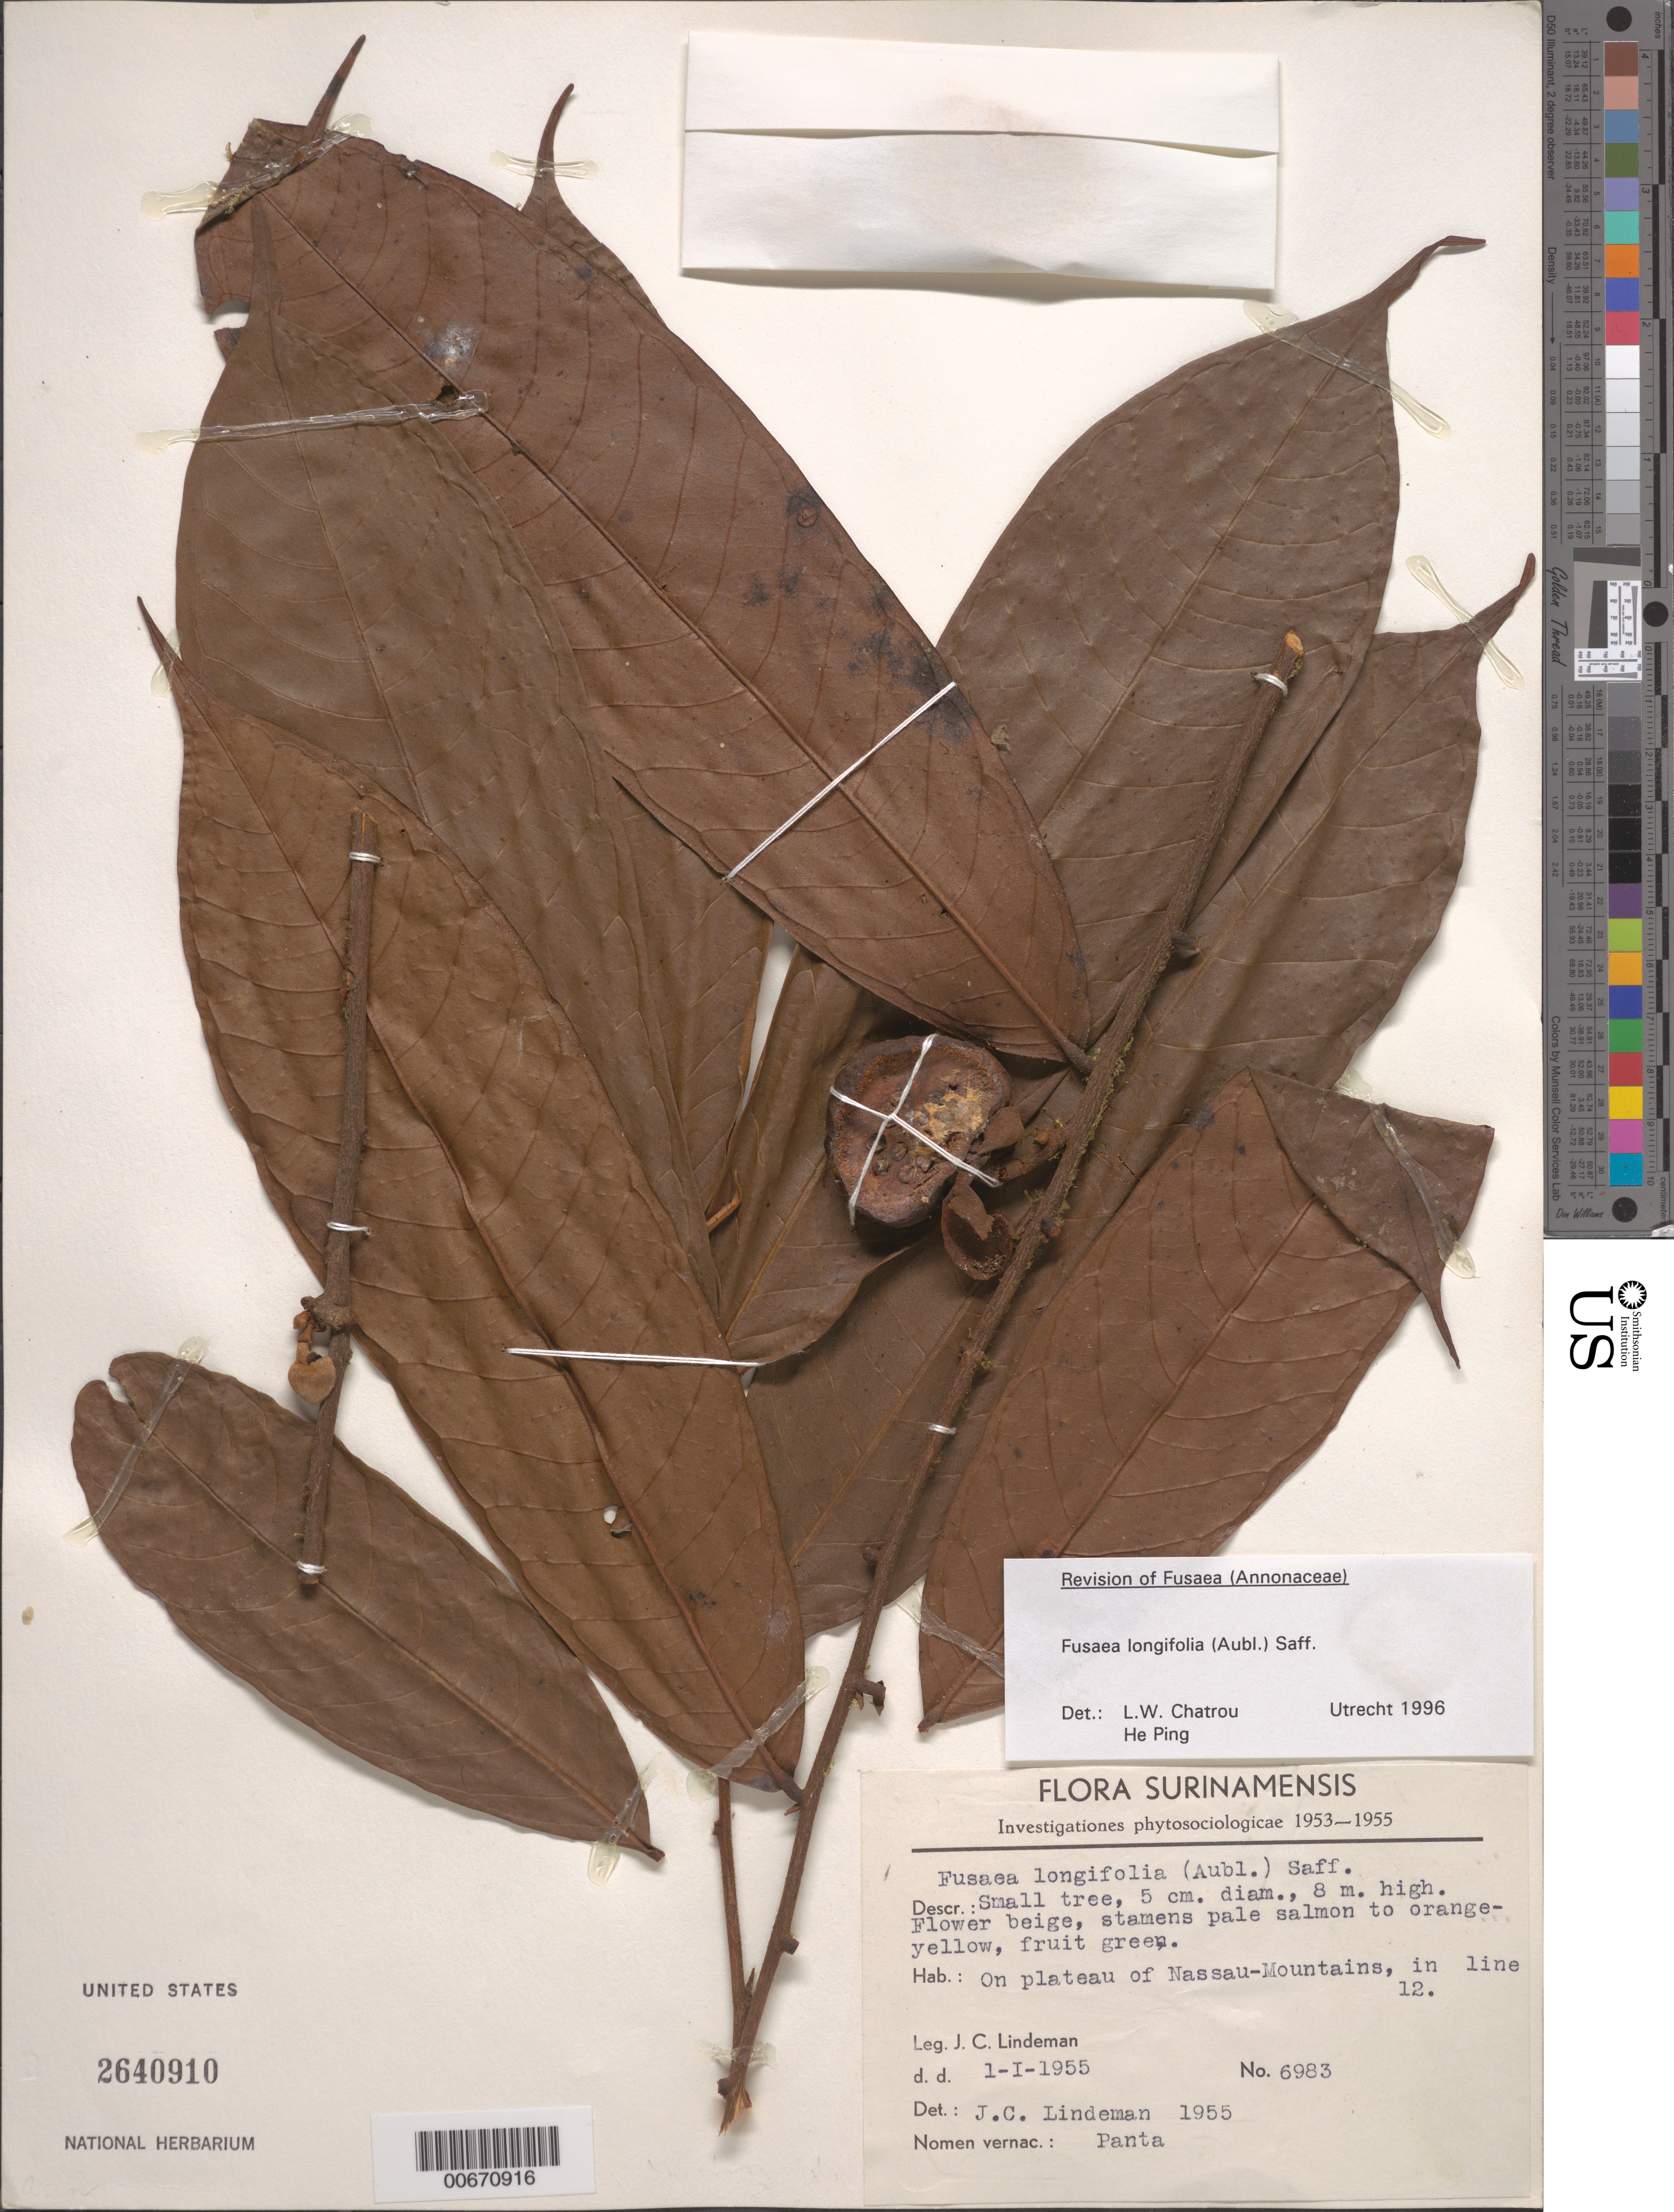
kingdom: Plantae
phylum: Tracheophyta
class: Magnoliopsida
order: Magnoliales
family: Annonaceae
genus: Fusaea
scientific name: Fusaea longifolia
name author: (Aubl.) Saff.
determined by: Chatrou, L. W.; Ping, He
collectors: J. C. Lindeman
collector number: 6983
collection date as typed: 1-Jan-55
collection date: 1955-01-01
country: Suriname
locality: Nassau Mts., line 12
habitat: Mountain plateau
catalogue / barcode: US 2640910